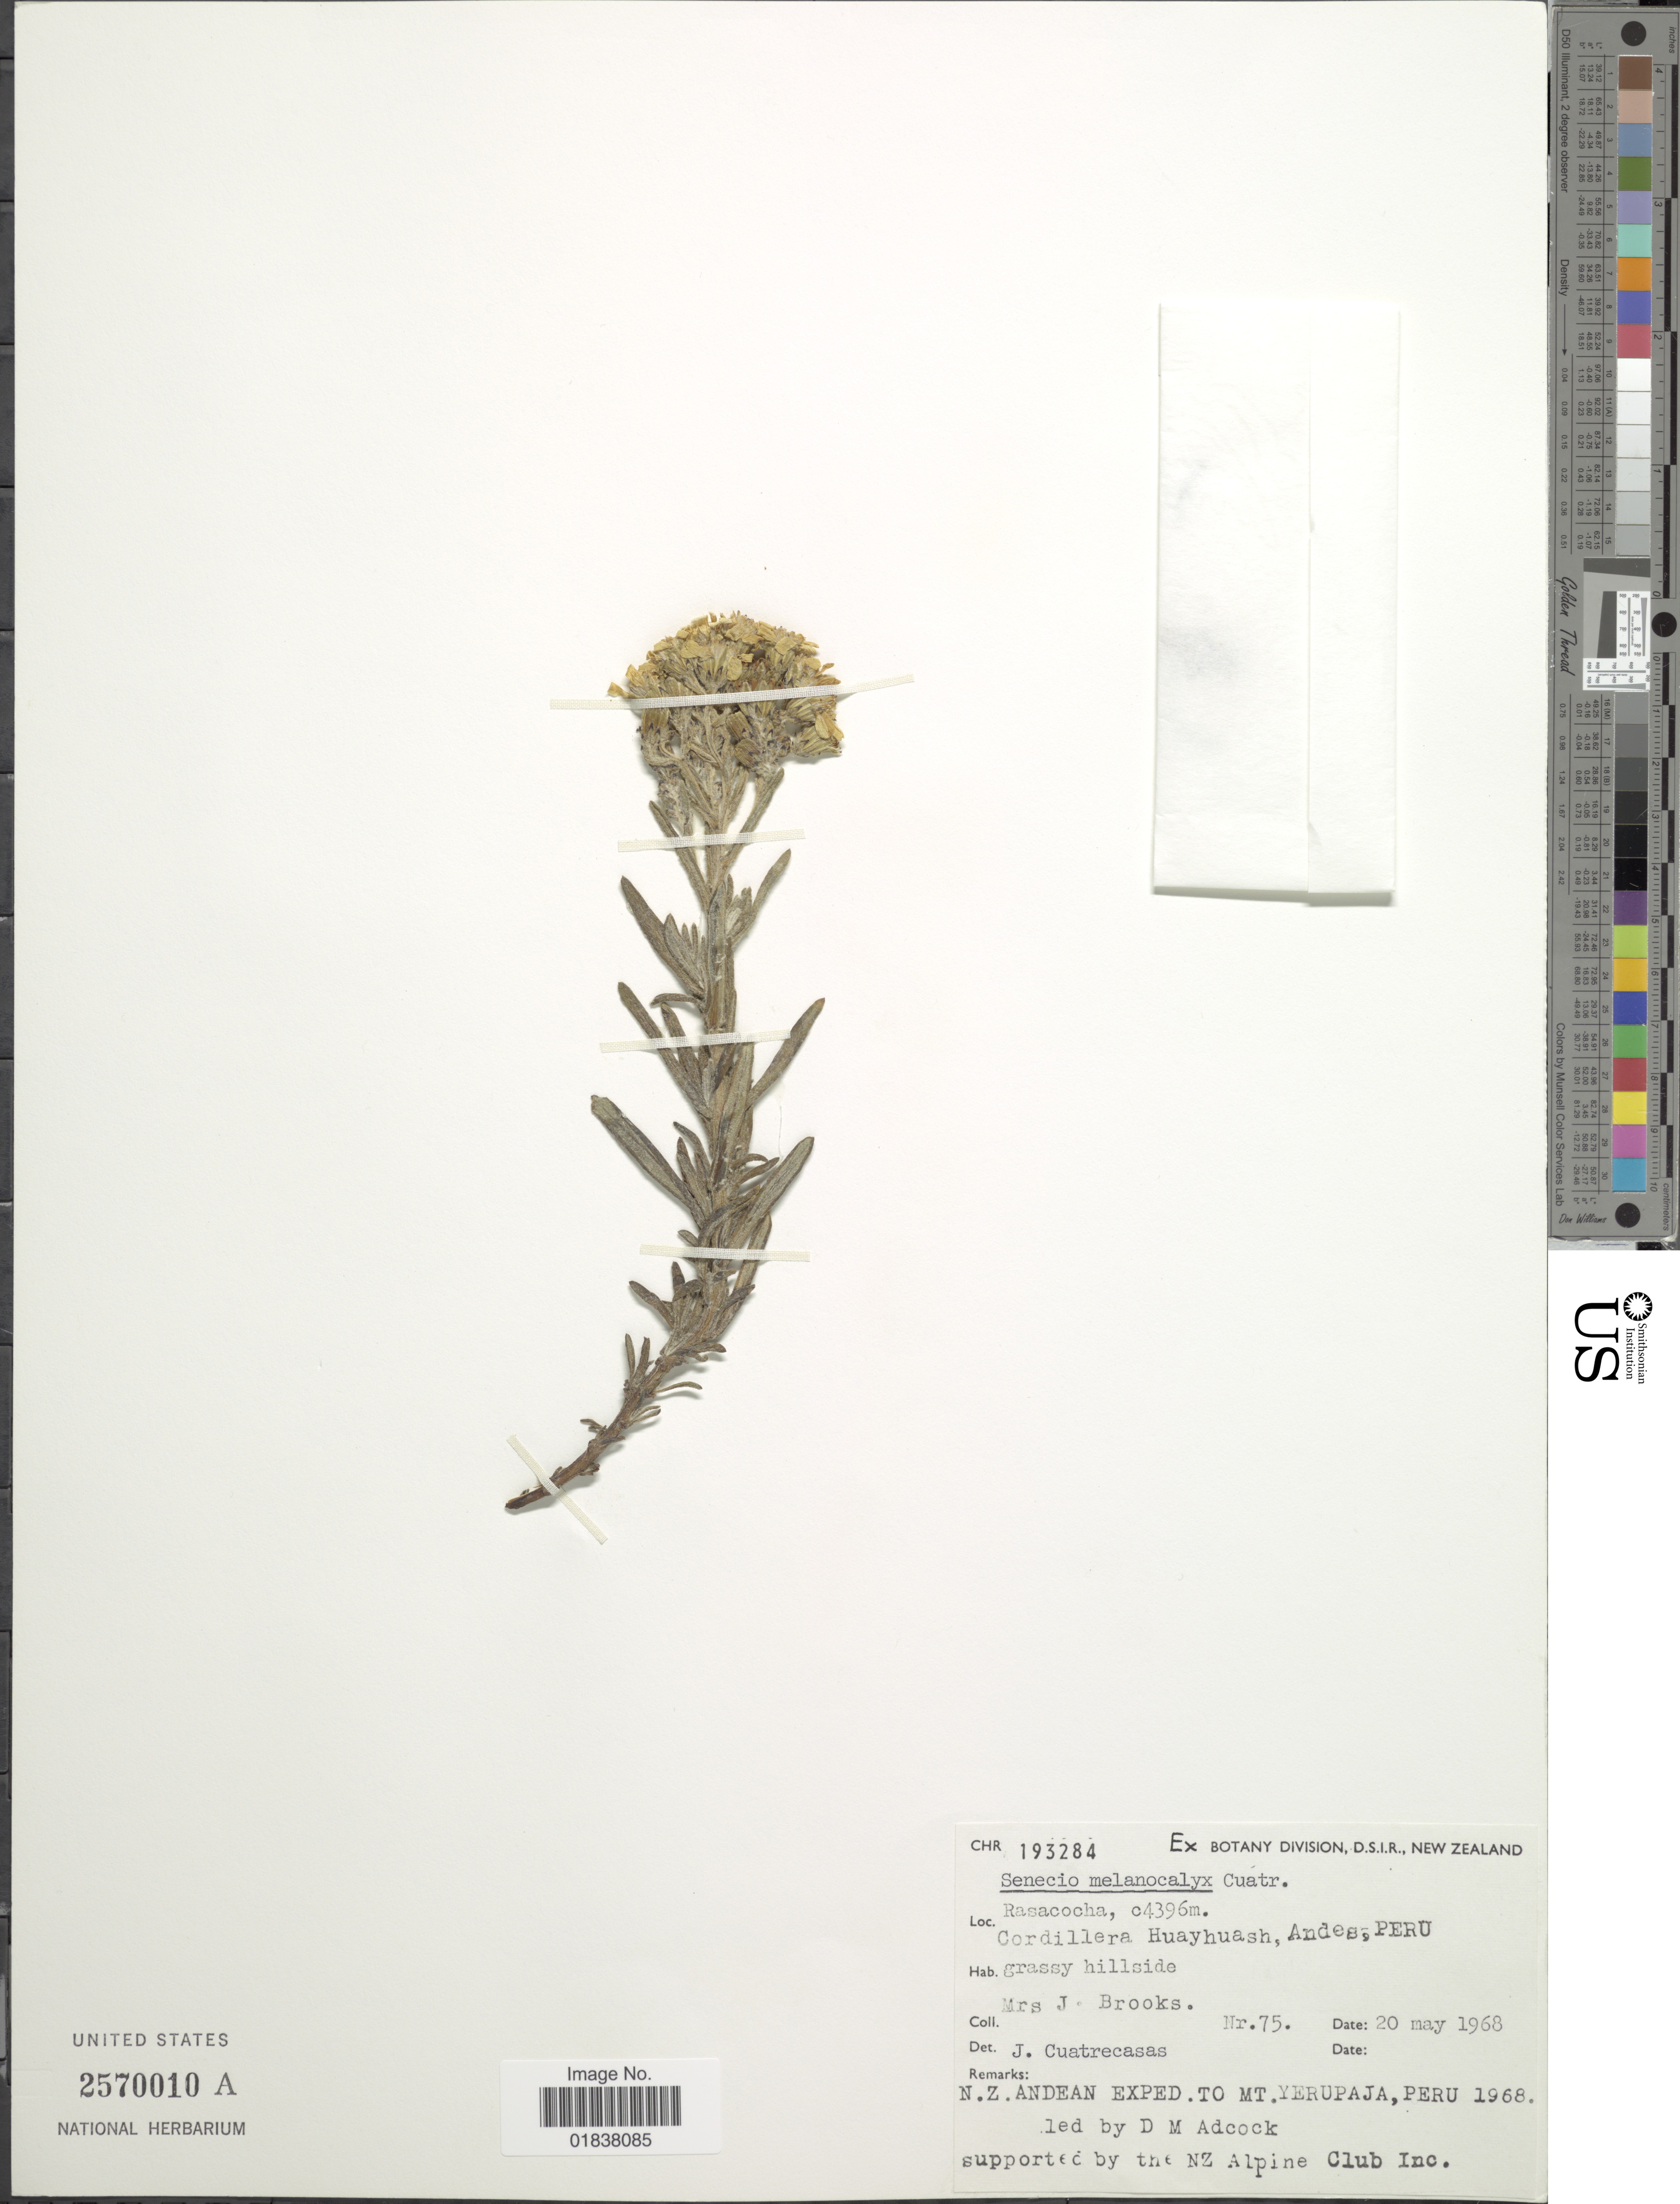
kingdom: Plantae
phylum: Tracheophyta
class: Magnoliopsida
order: Asterales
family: Asteraceae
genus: Senecio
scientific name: Senecio melanocalyx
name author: Cuatrec.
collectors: J. Brooks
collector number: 75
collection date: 1968-05-20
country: Peru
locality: Rasacocha, Cordillera Huayhuash, Andes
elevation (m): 4396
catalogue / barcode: US 2570010A